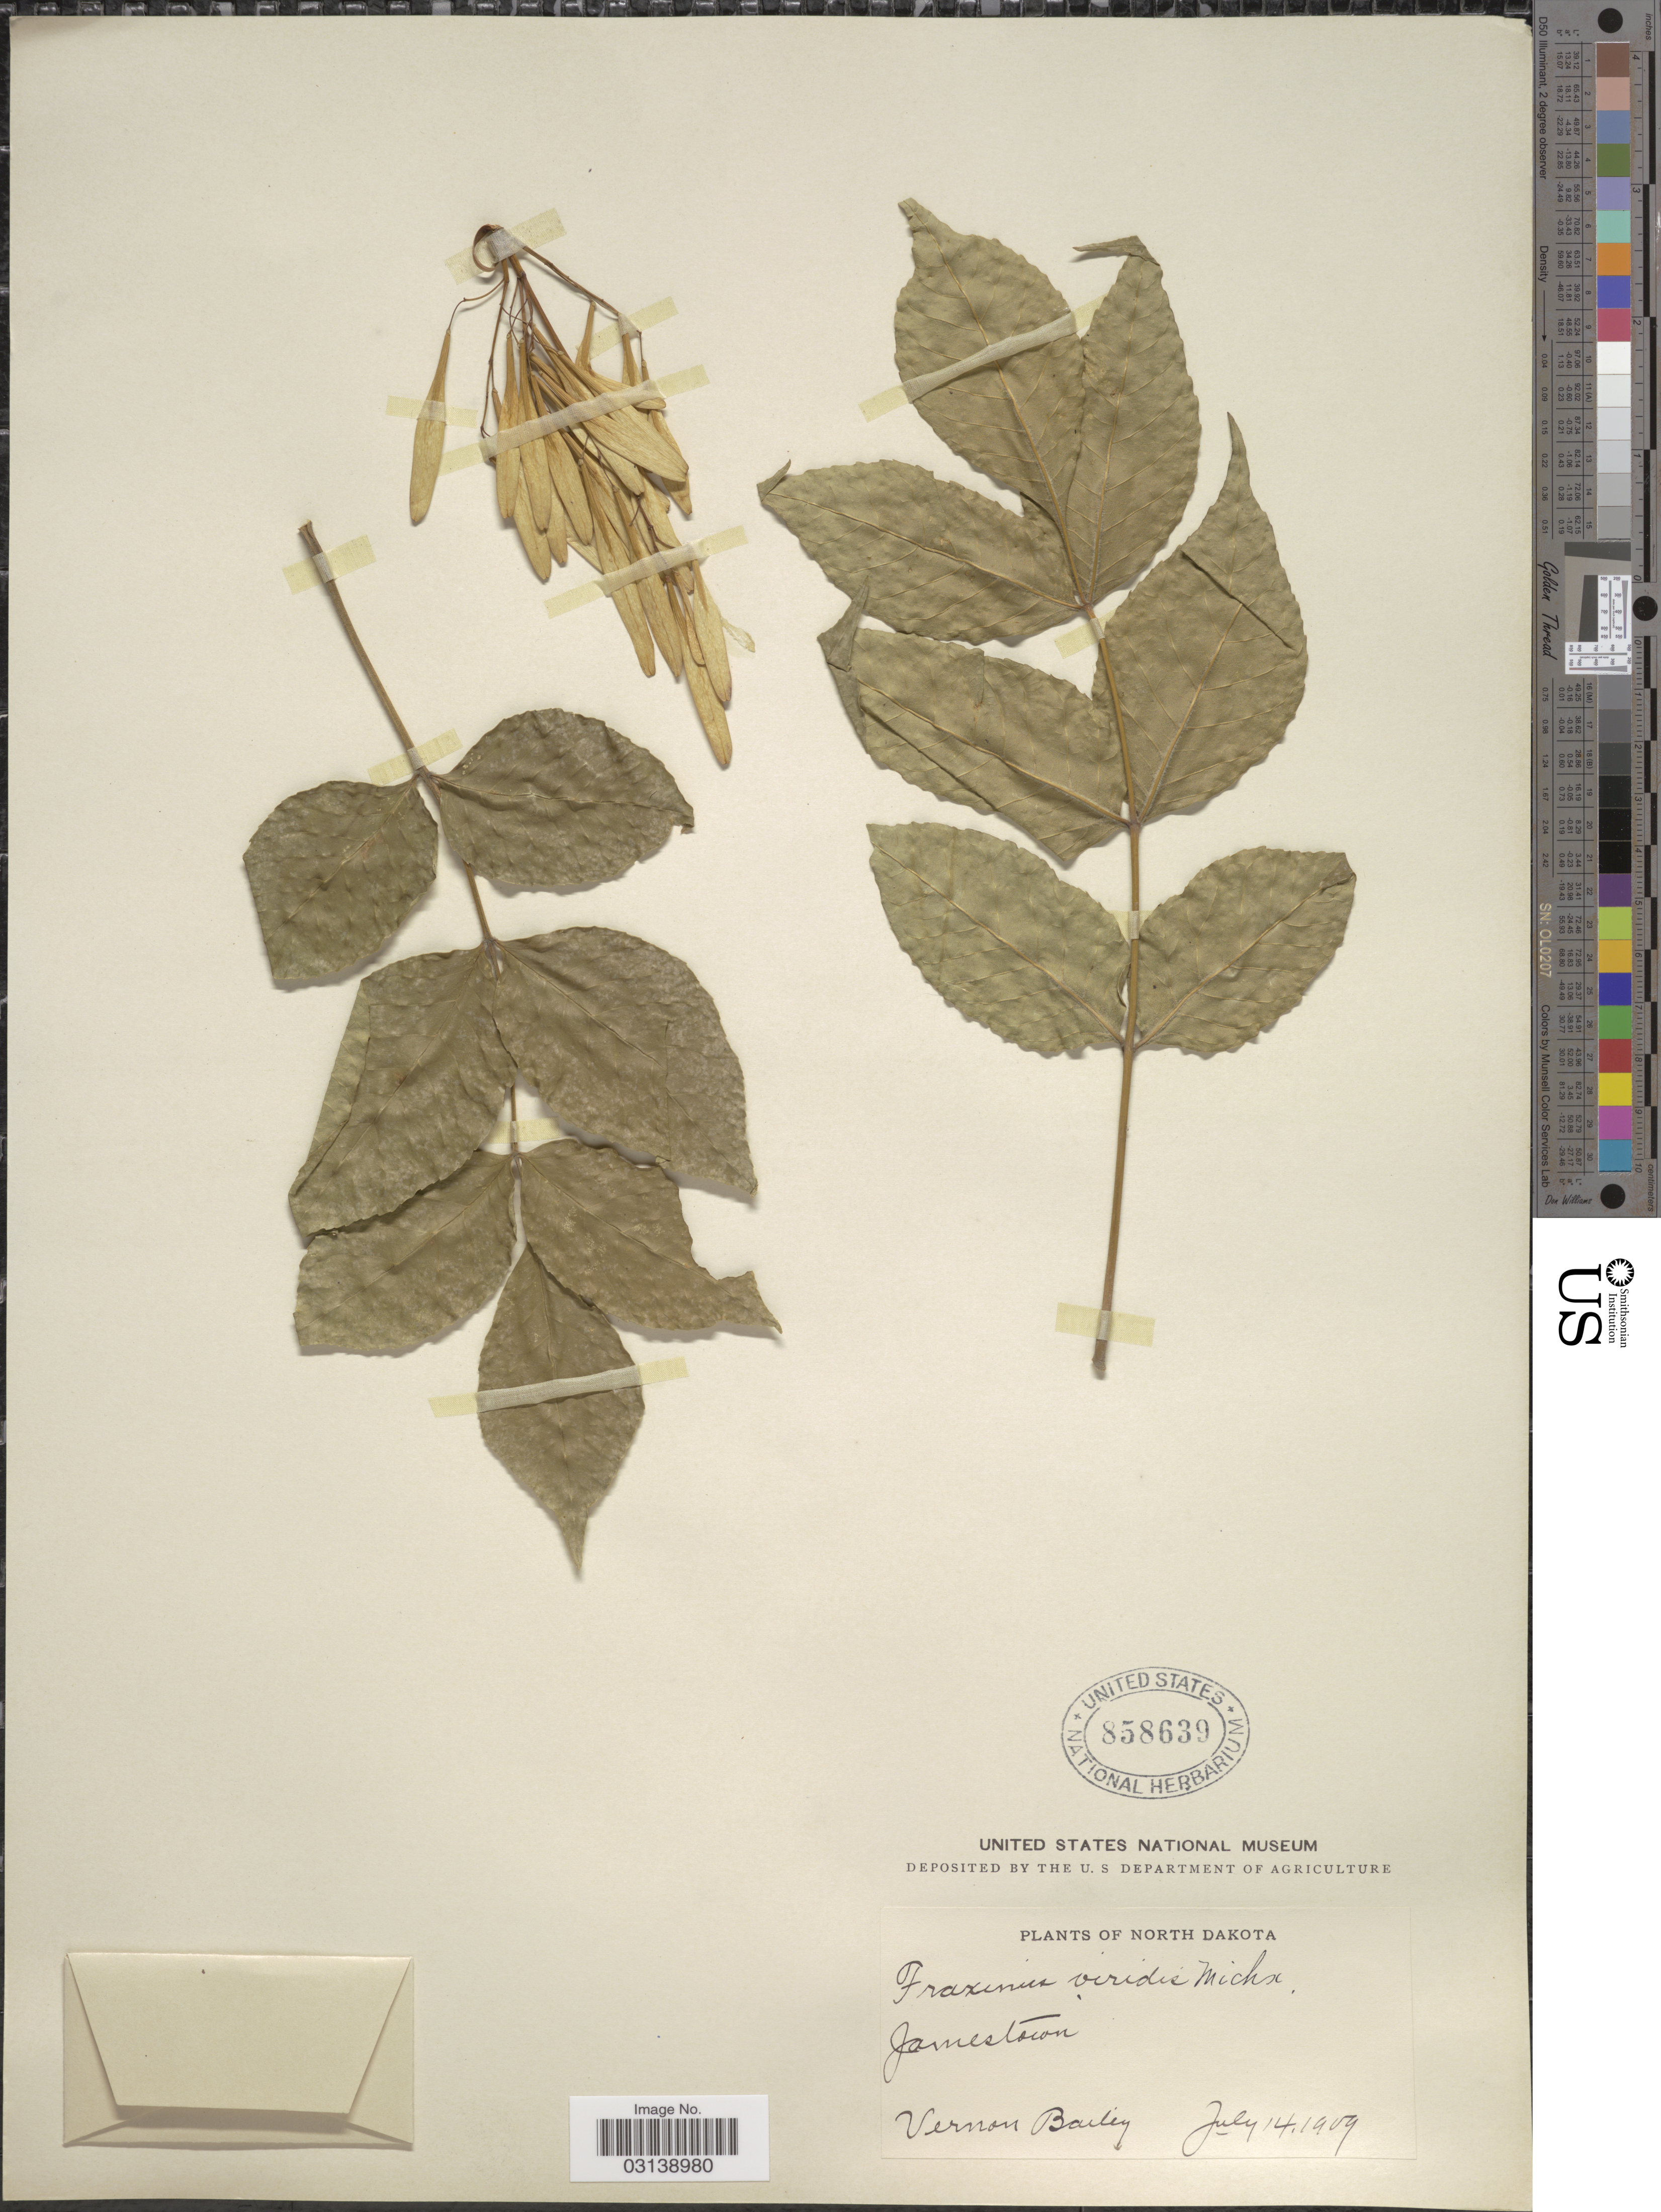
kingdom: Plantae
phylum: Tracheophyta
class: Magnoliopsida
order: Lamiales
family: Oleaceae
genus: Fraxinus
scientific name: Fraxinus pennsylvanica var. pubescens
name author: (Lam.) Lingelsh.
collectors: V. O. Bailey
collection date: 1909-07-14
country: United States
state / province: North Dakota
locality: Jamestown.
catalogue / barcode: US 858639